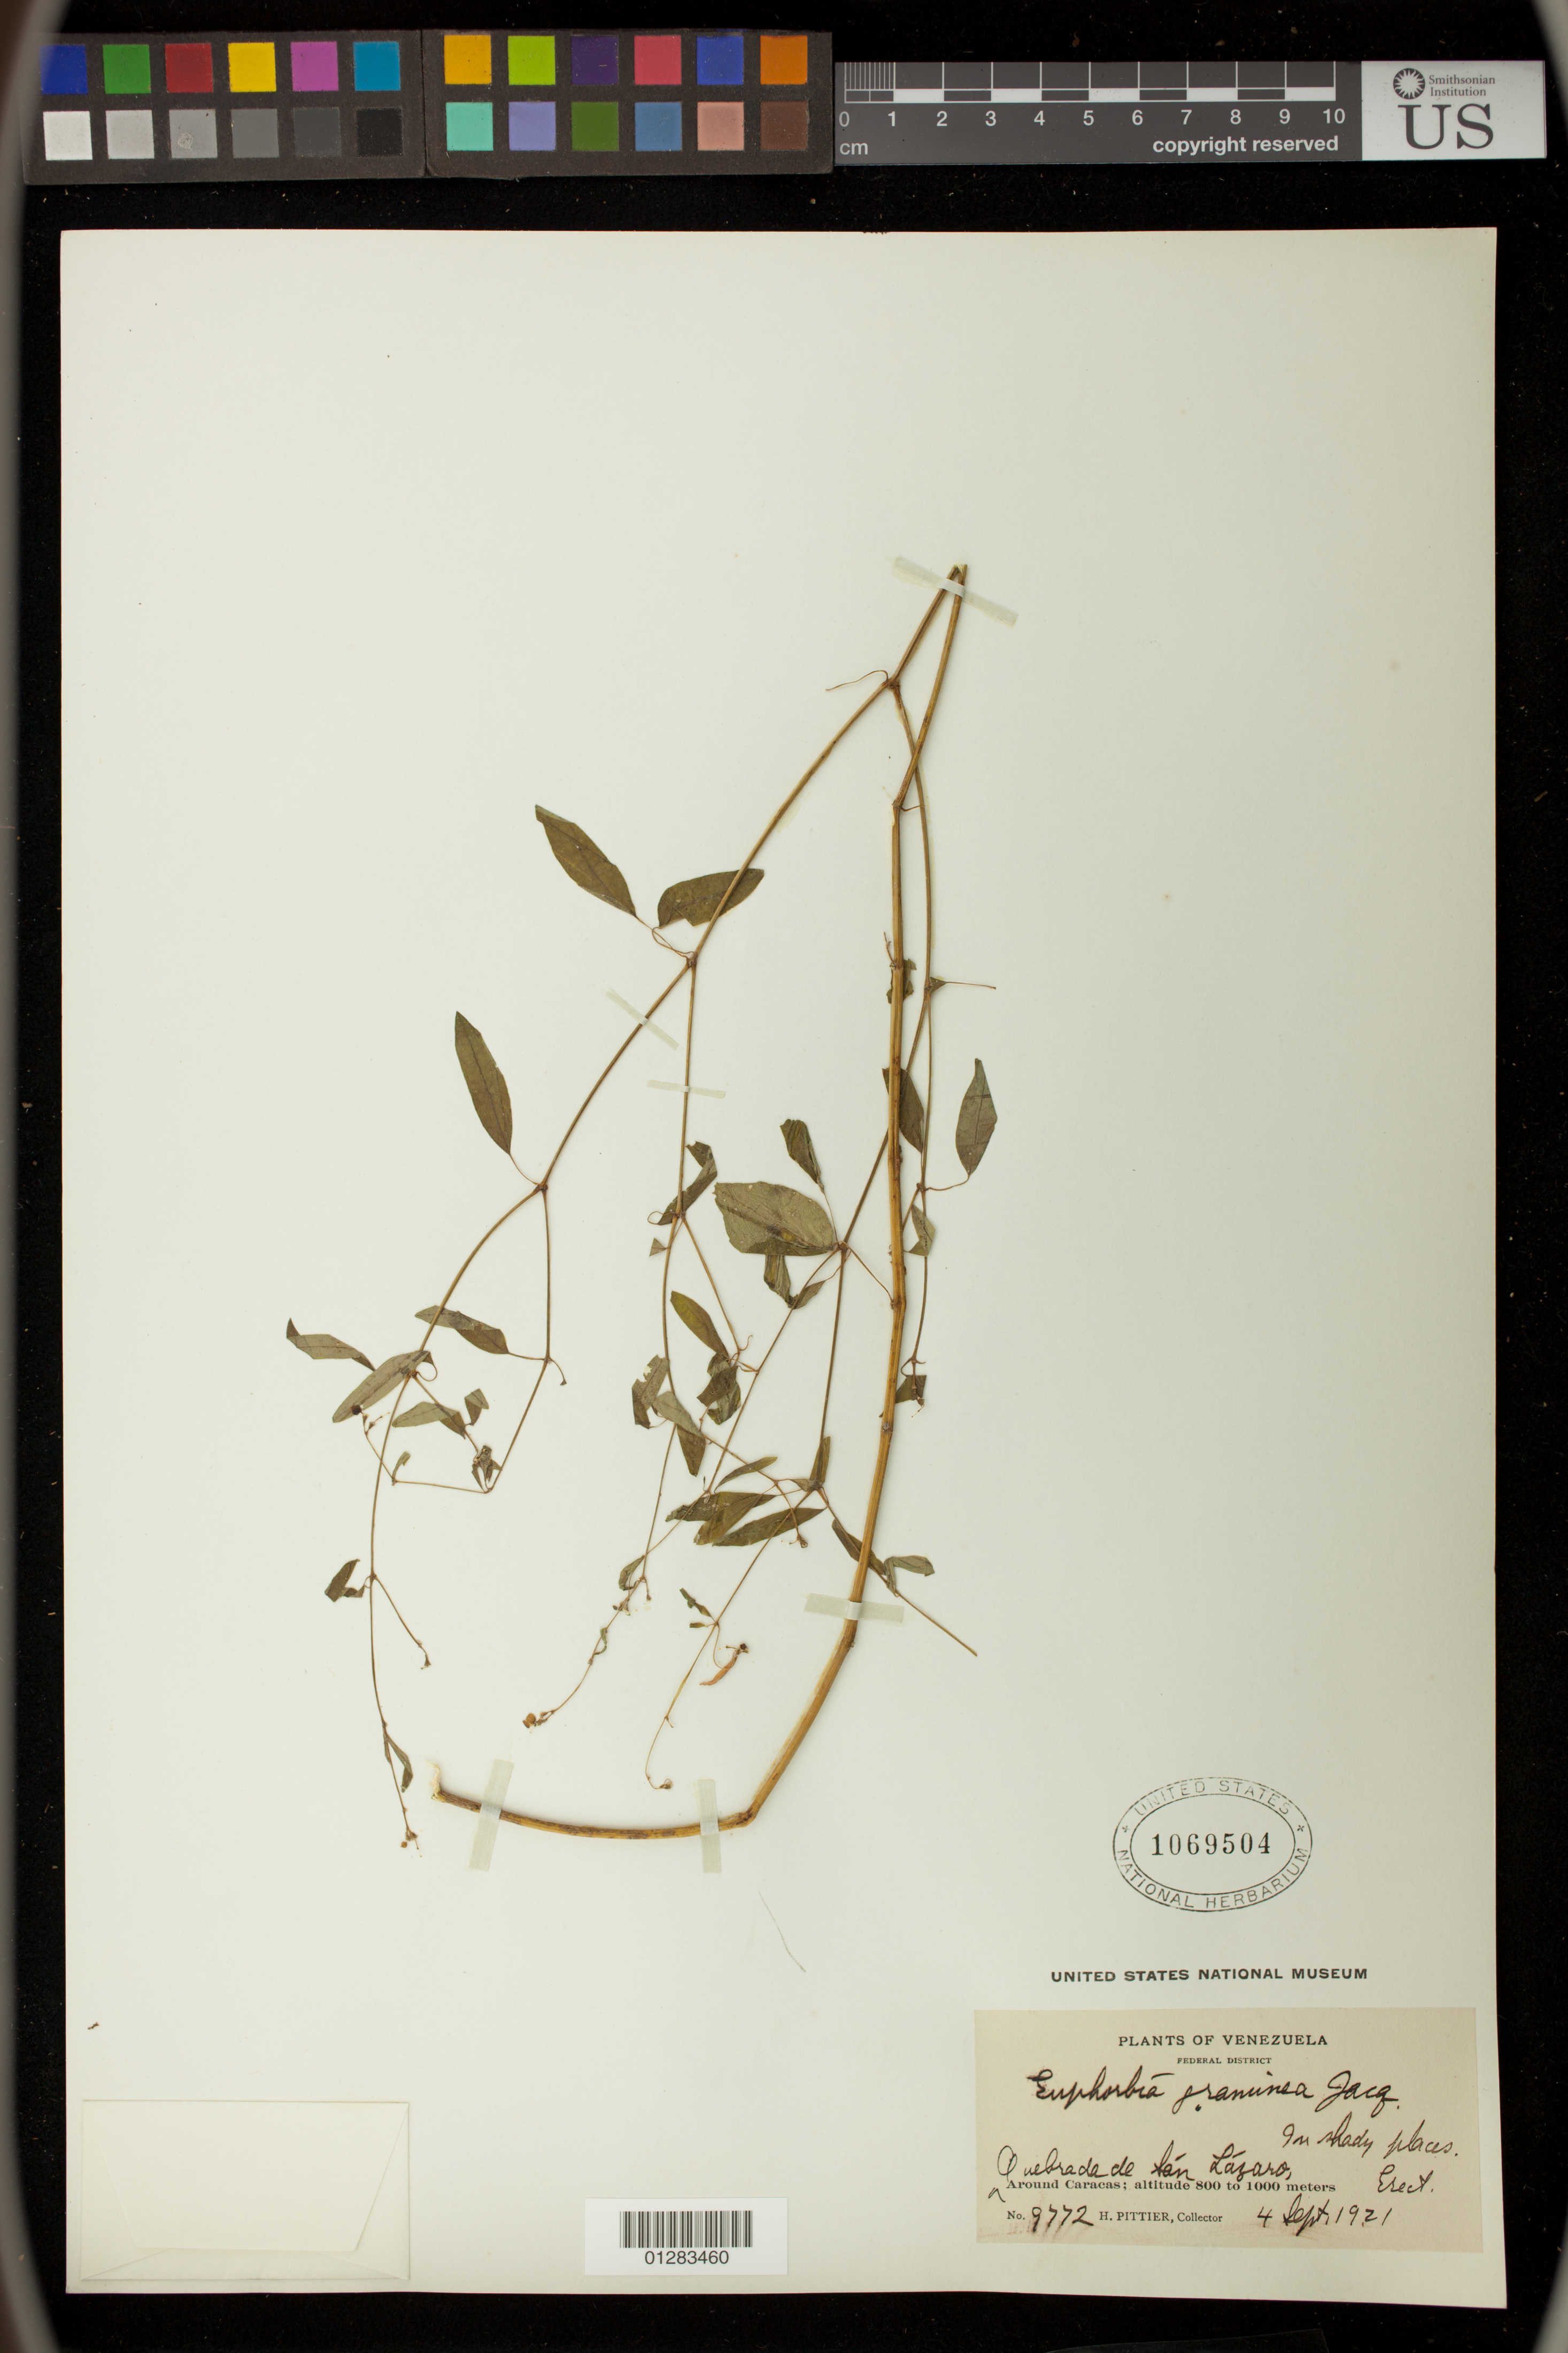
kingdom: Plantae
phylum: Tracheophyta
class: Magnoliopsida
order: Malpighiales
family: Euphorbiaceae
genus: Euphorbia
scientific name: Euphorbia graminea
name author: Jacq.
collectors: H. F. Pittier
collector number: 9772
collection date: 1921-09-04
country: Venezuela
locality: Quebrada de San Lazaro, around Caracas.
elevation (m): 800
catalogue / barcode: US 1069504